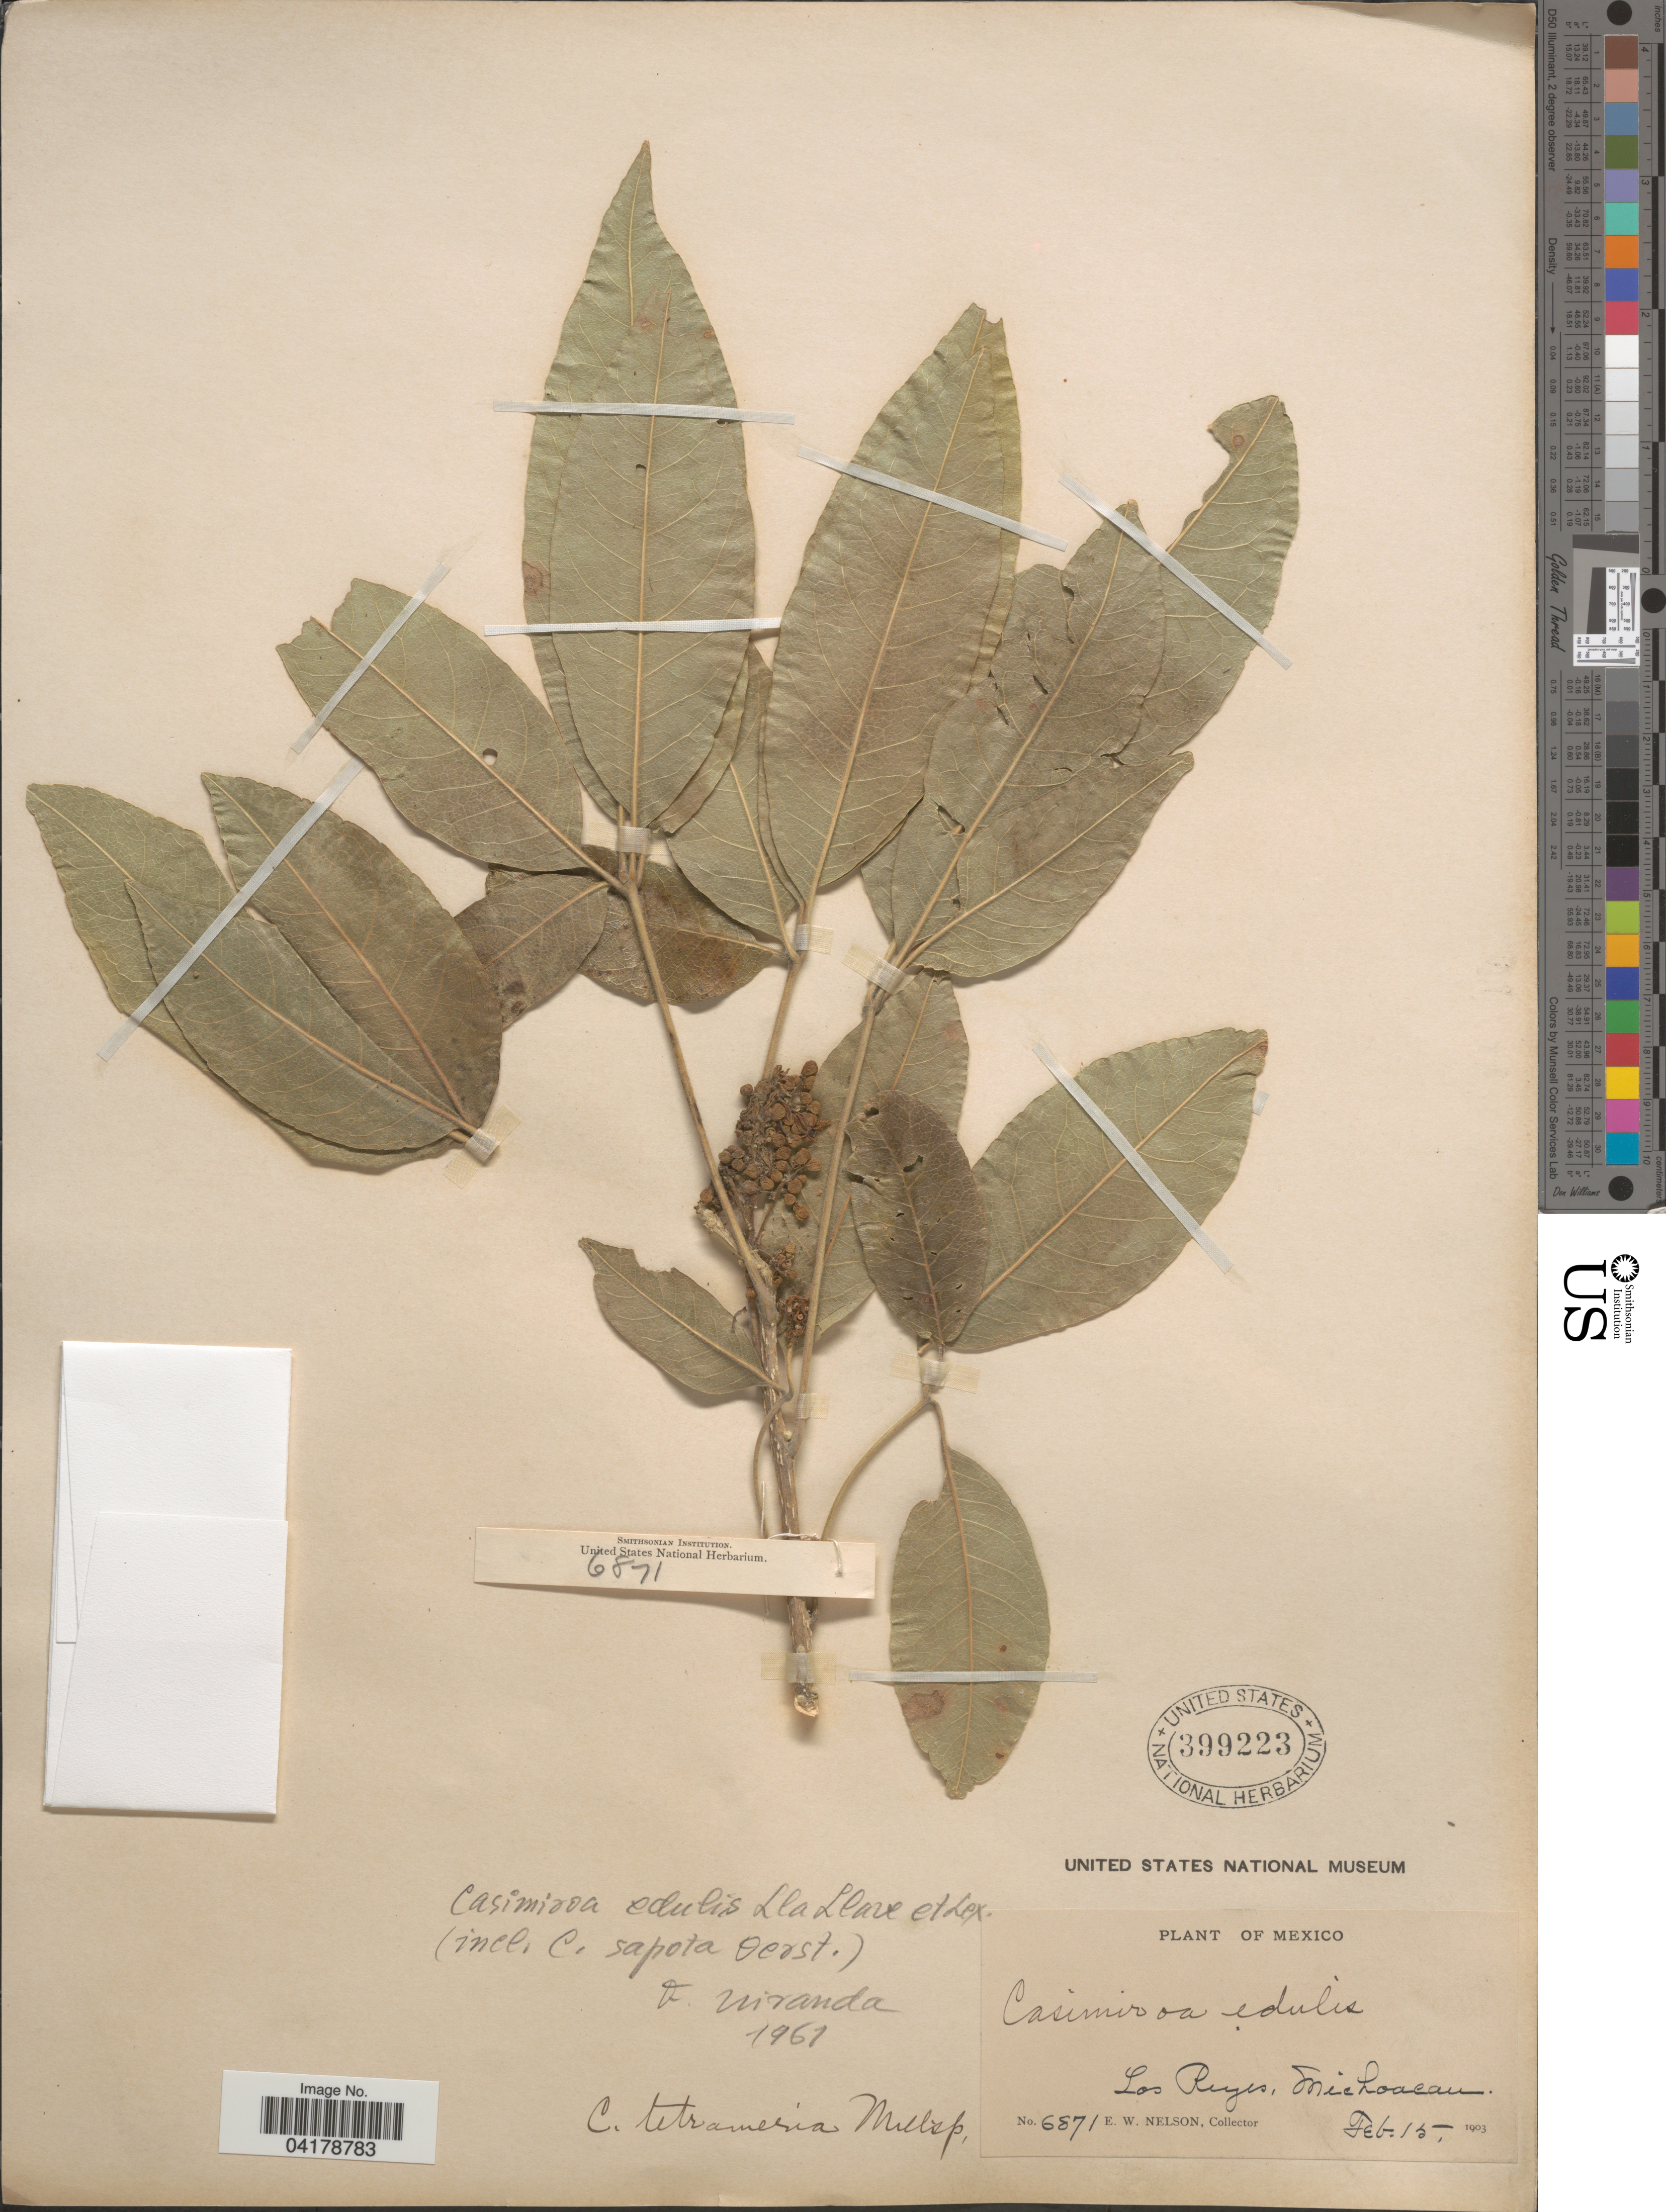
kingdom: Plantae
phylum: Tracheophyta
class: Magnoliopsida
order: Sapindales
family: Rutaceae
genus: Casimiroa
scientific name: Casimiroa edulis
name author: La Llave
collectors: E. W. Nelson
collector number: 6871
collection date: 1903-02-15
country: Mexico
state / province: Michoacán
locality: Los Reyes.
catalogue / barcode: US 399223